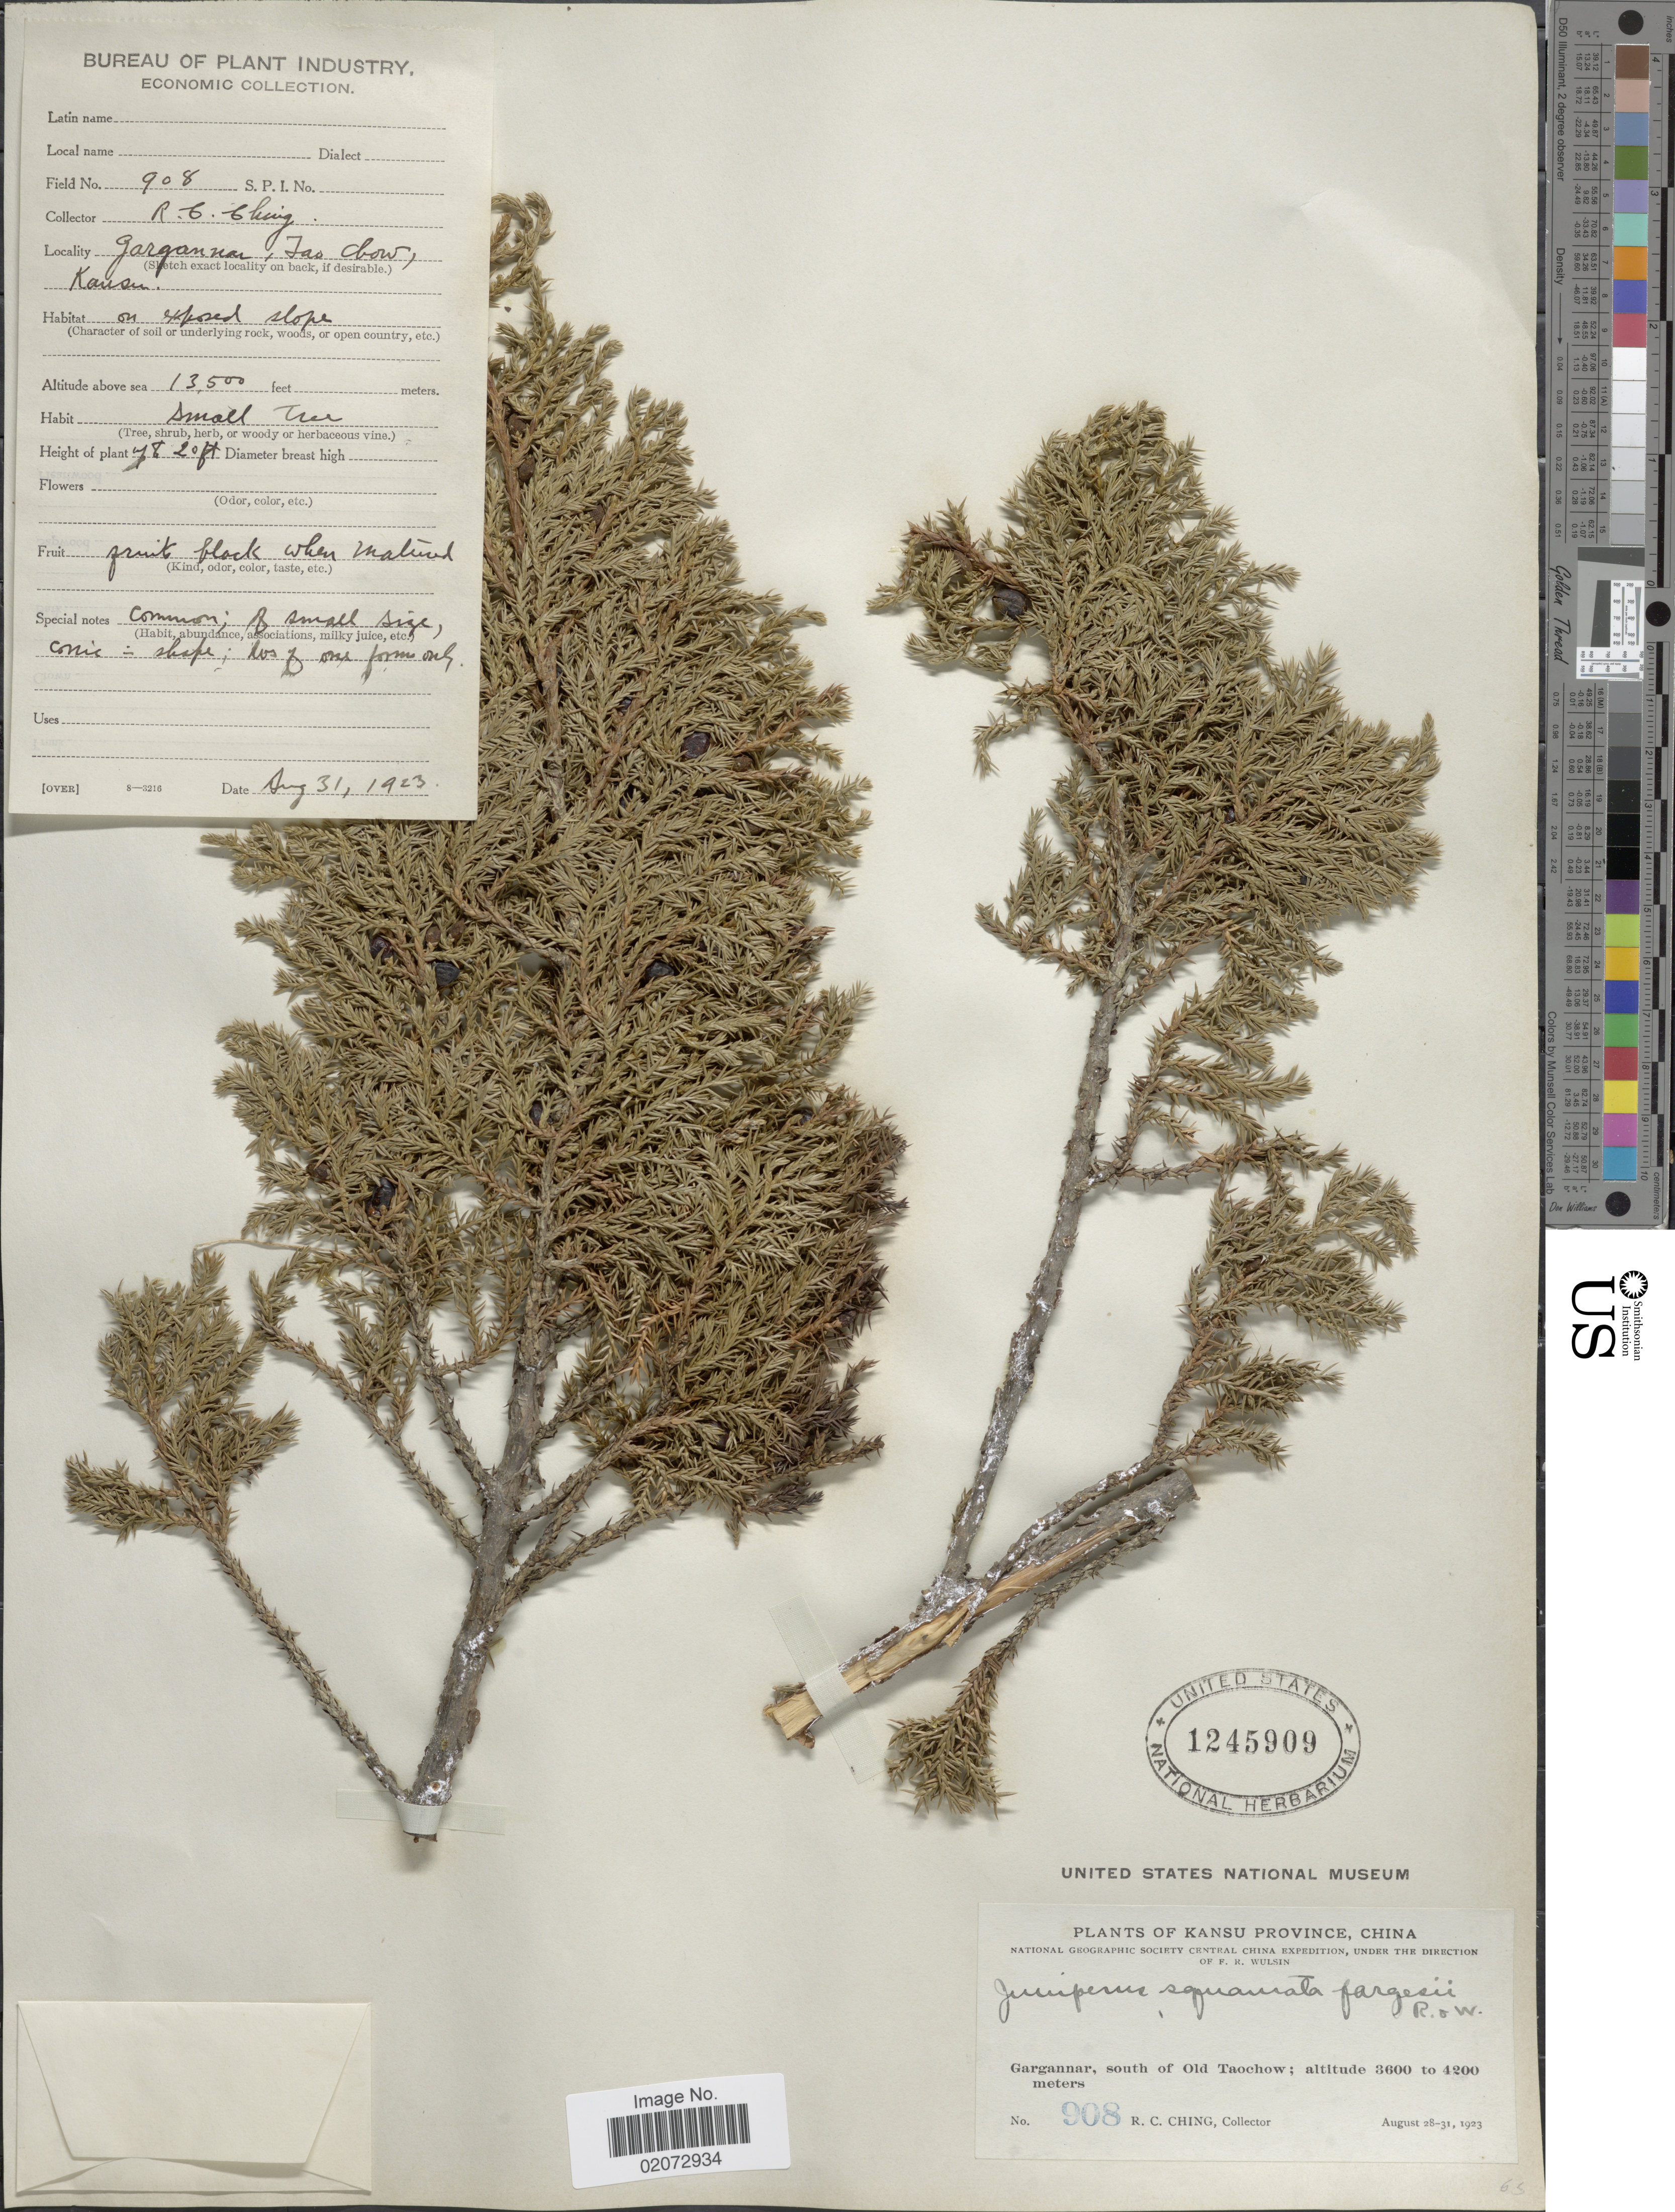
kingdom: Plantae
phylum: Tracheophyta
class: Pinopsida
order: Pinales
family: Cupressaceae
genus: Juniperus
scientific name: Juniperus squamata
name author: Buch.-Ham. ex D. Don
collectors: R. C. Ching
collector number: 908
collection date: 1923-08-31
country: China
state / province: Gansu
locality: Kansu Province, China. Gargannar, south of Old Taochow.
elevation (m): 4115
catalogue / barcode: US 1245909